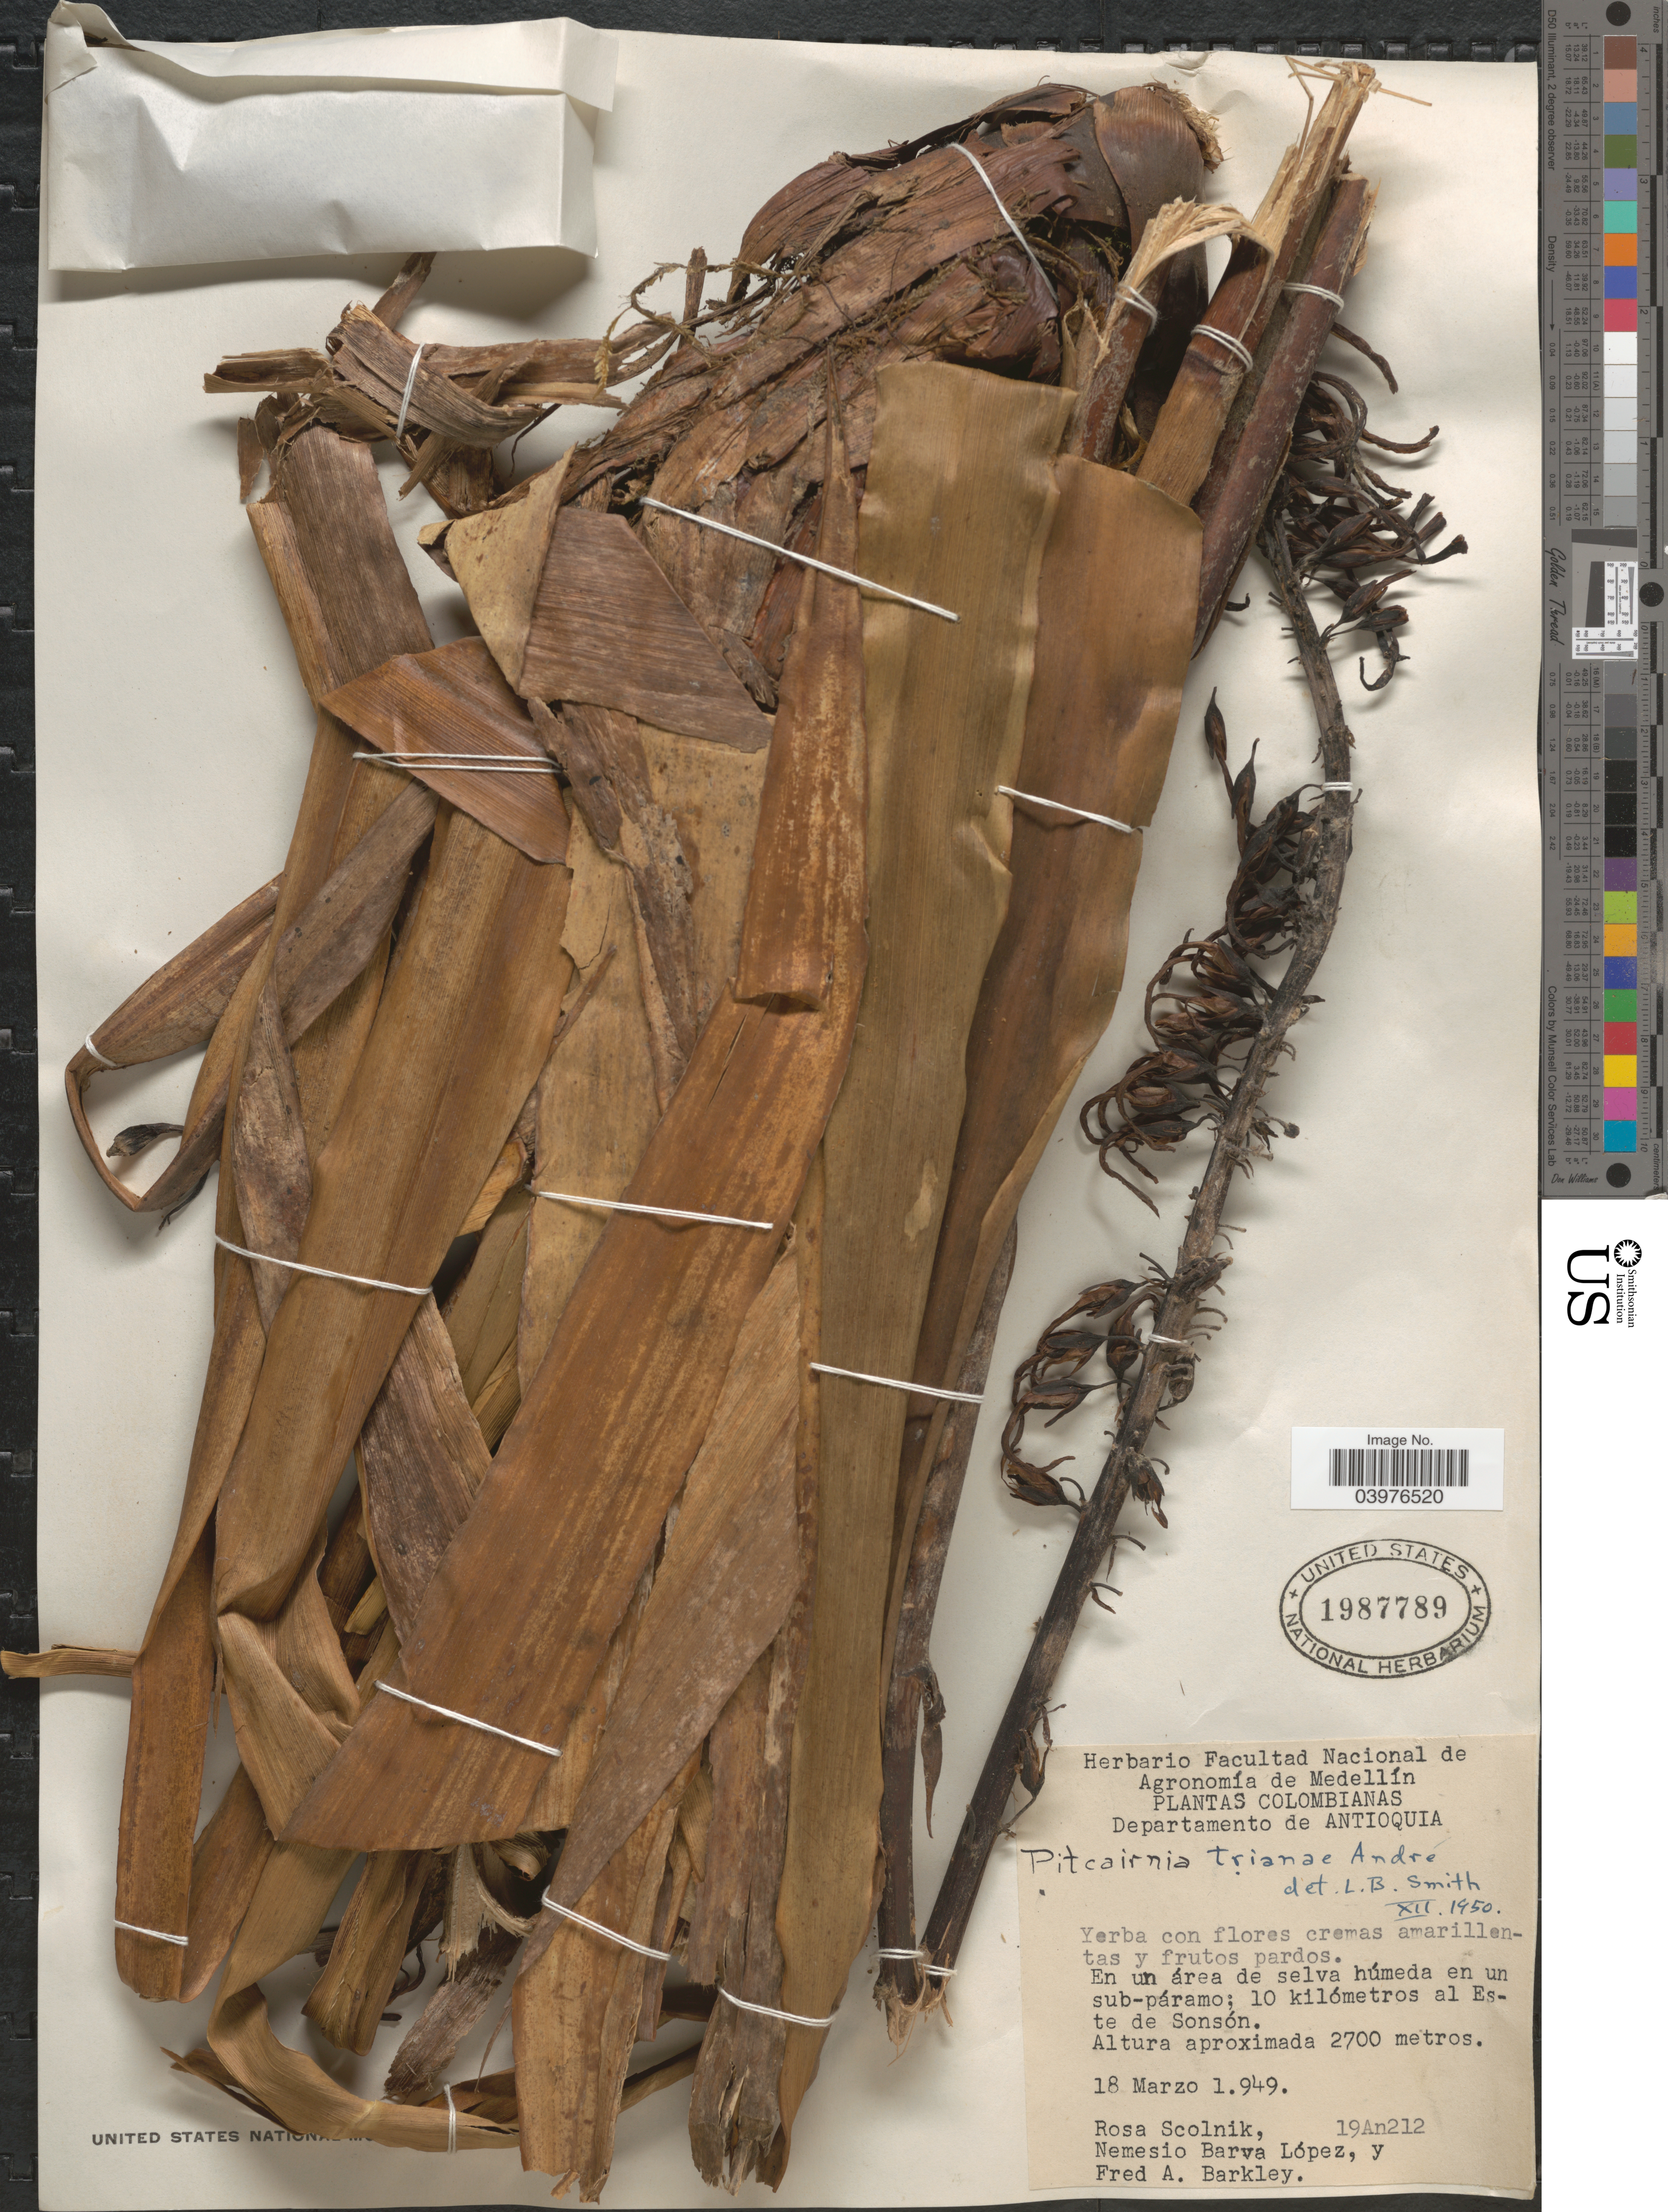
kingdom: Plantae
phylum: Tracheophyta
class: Liliopsida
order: Poales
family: Bromeliaceae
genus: Pitcairnia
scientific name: Pitcairnia trianae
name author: André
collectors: R. Scolnik, N. Lopez & F. A. Barkley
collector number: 19An212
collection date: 1949-03-18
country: Colombia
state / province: Antioquia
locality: Departamento de Antioquia. 10 kilómetros al Este de Sonsón.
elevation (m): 2700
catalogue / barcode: US 1987789